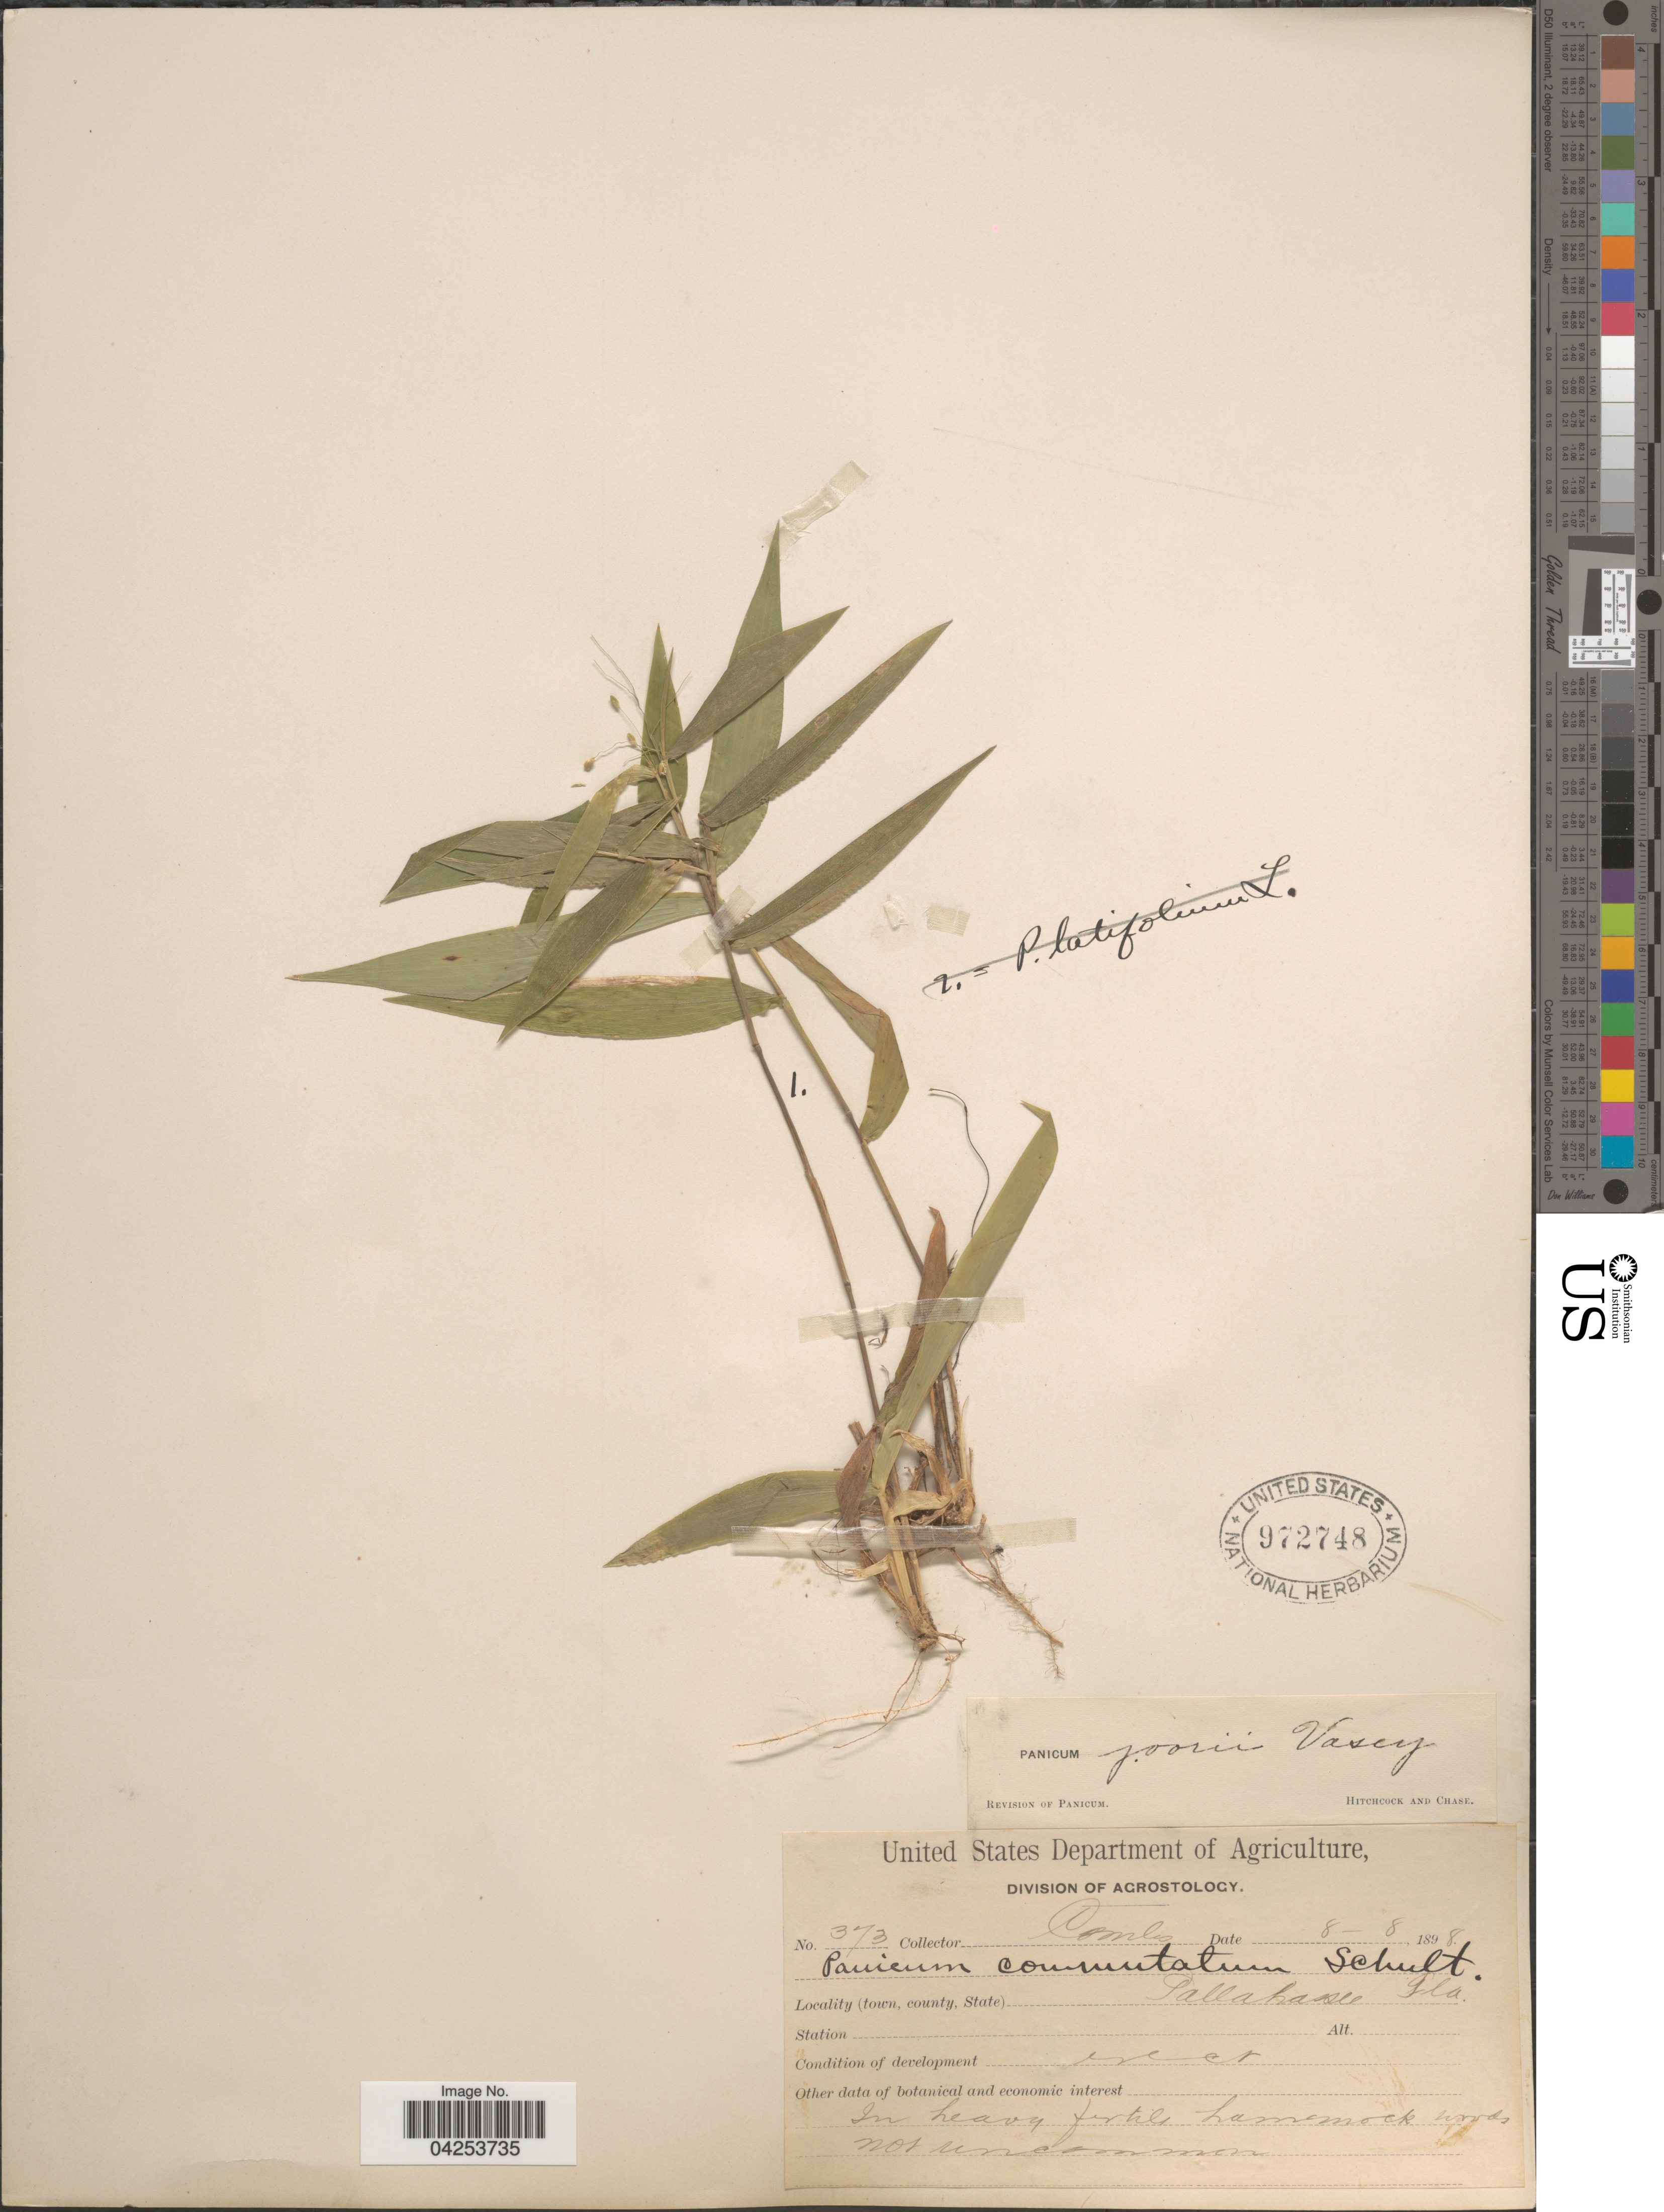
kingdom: Plantae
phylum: Tracheophyta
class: Liliopsida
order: Poales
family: Poaceae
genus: Dichanthelium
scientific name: Dichanthelium commutatum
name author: (Schult.) Gould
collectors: -. Combs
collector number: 373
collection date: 1898-08-08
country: United States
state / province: Florida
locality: Tallahassee Fla. In heavy fertile hammock woods.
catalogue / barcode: US 972748